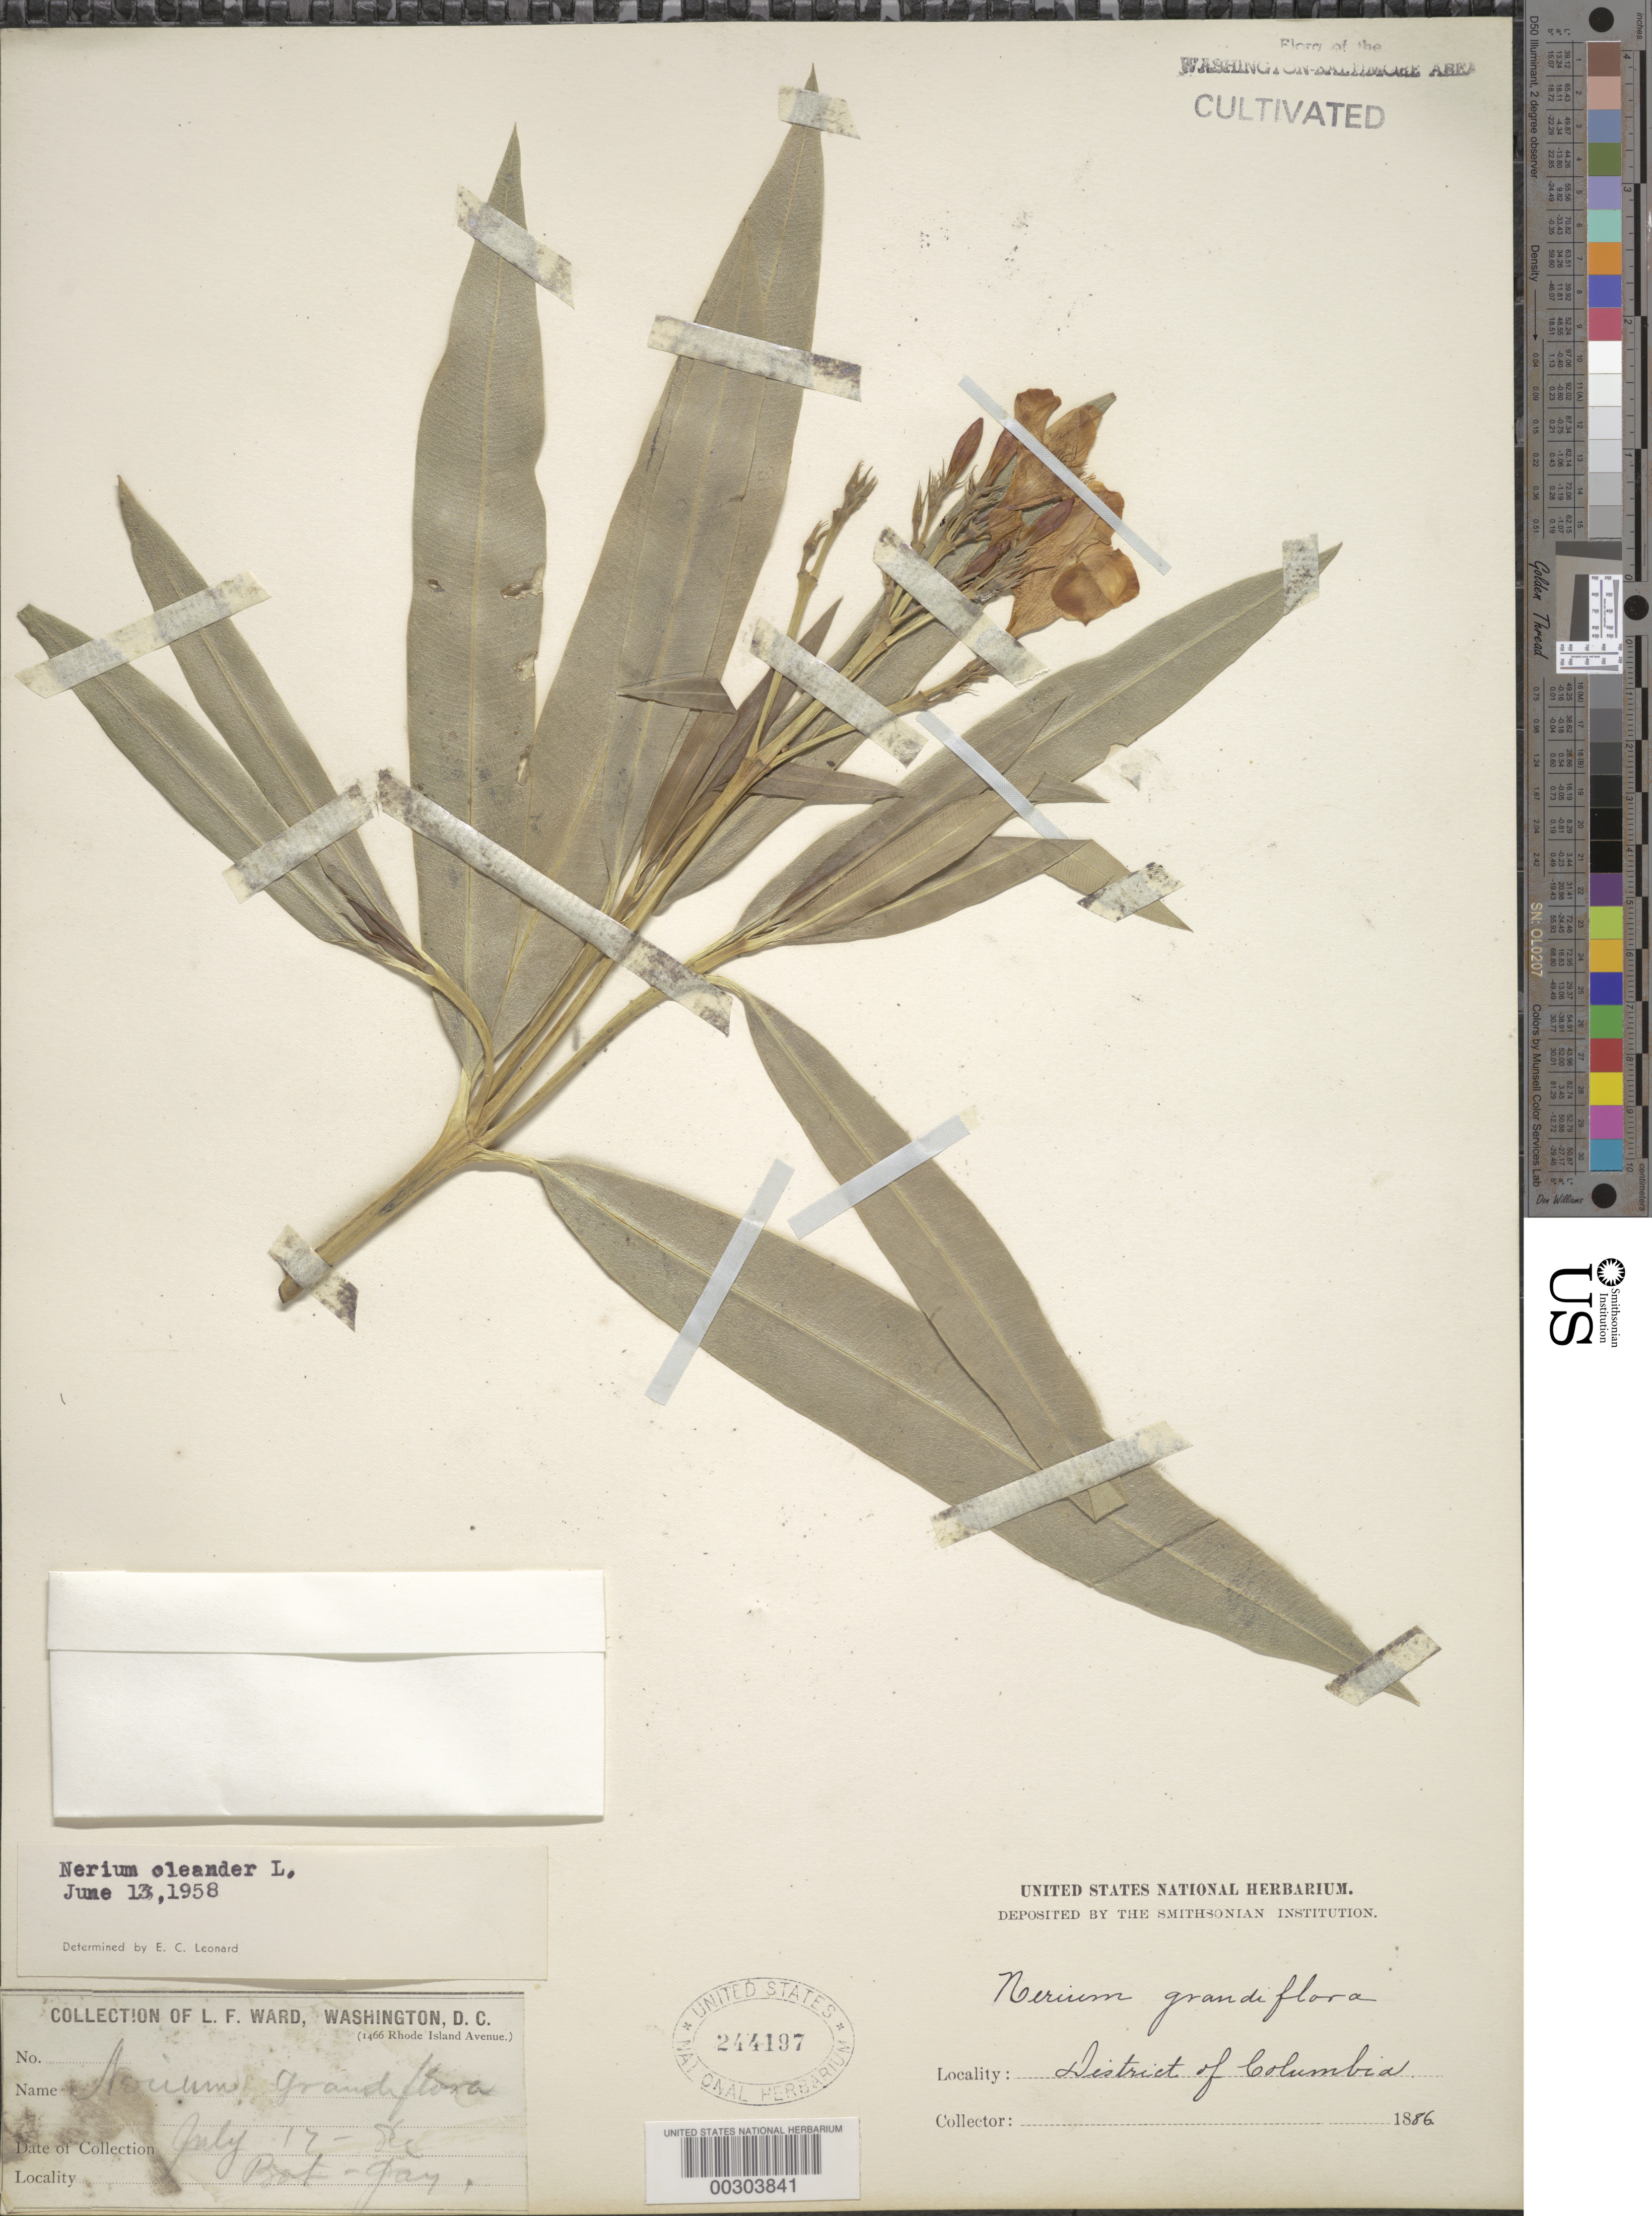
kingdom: Plantae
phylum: Tracheophyta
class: Magnoliopsida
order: Gentianales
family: Apocynaceae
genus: Nerium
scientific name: Nerium oleander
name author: L.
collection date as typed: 17 Jul 1886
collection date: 1886-07-17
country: United States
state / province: District of Columbia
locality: Botanical gardens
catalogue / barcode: US 244197